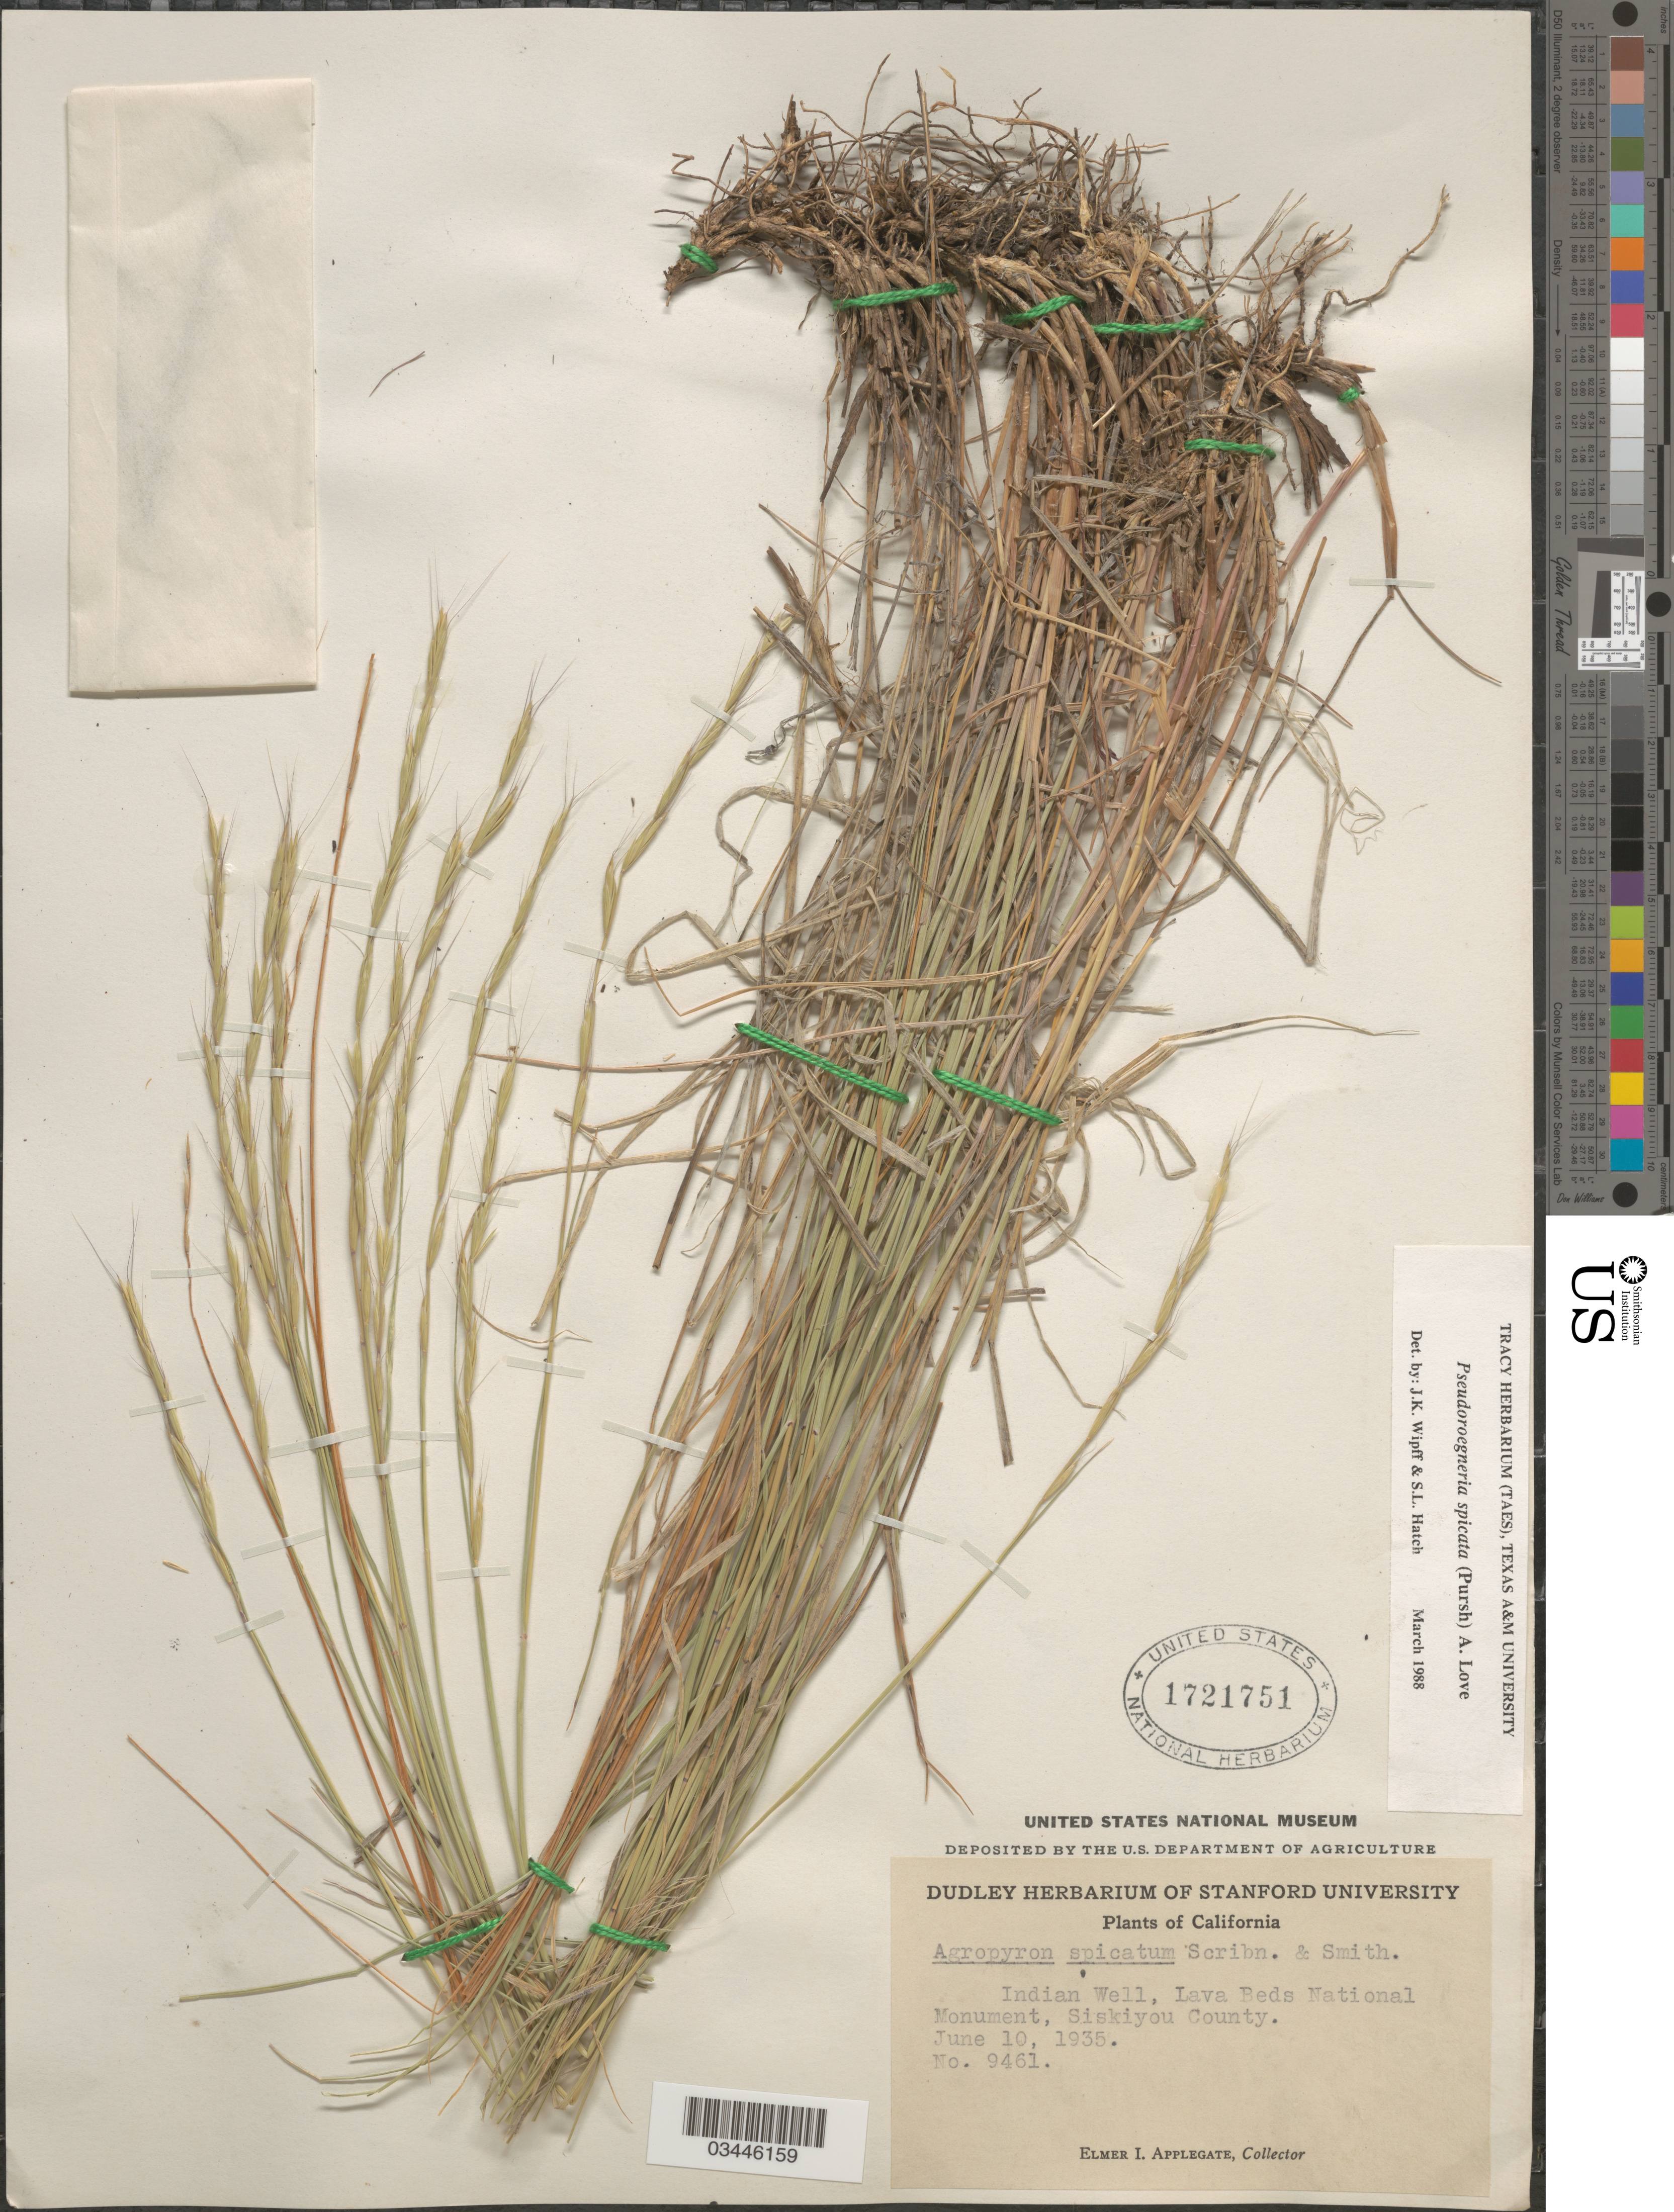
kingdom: Plantae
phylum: Tracheophyta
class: Liliopsida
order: Poales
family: Poaceae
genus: Pseudoroegneria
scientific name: Pseudoroegneria spicata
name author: (Pursh) Á. Löve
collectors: E. I. Applegate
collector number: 9461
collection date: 1935-06-10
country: United States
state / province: California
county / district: Siskiyou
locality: Indian Well, Lava Beds National Monument, Siskiyou County.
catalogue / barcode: US 1721751